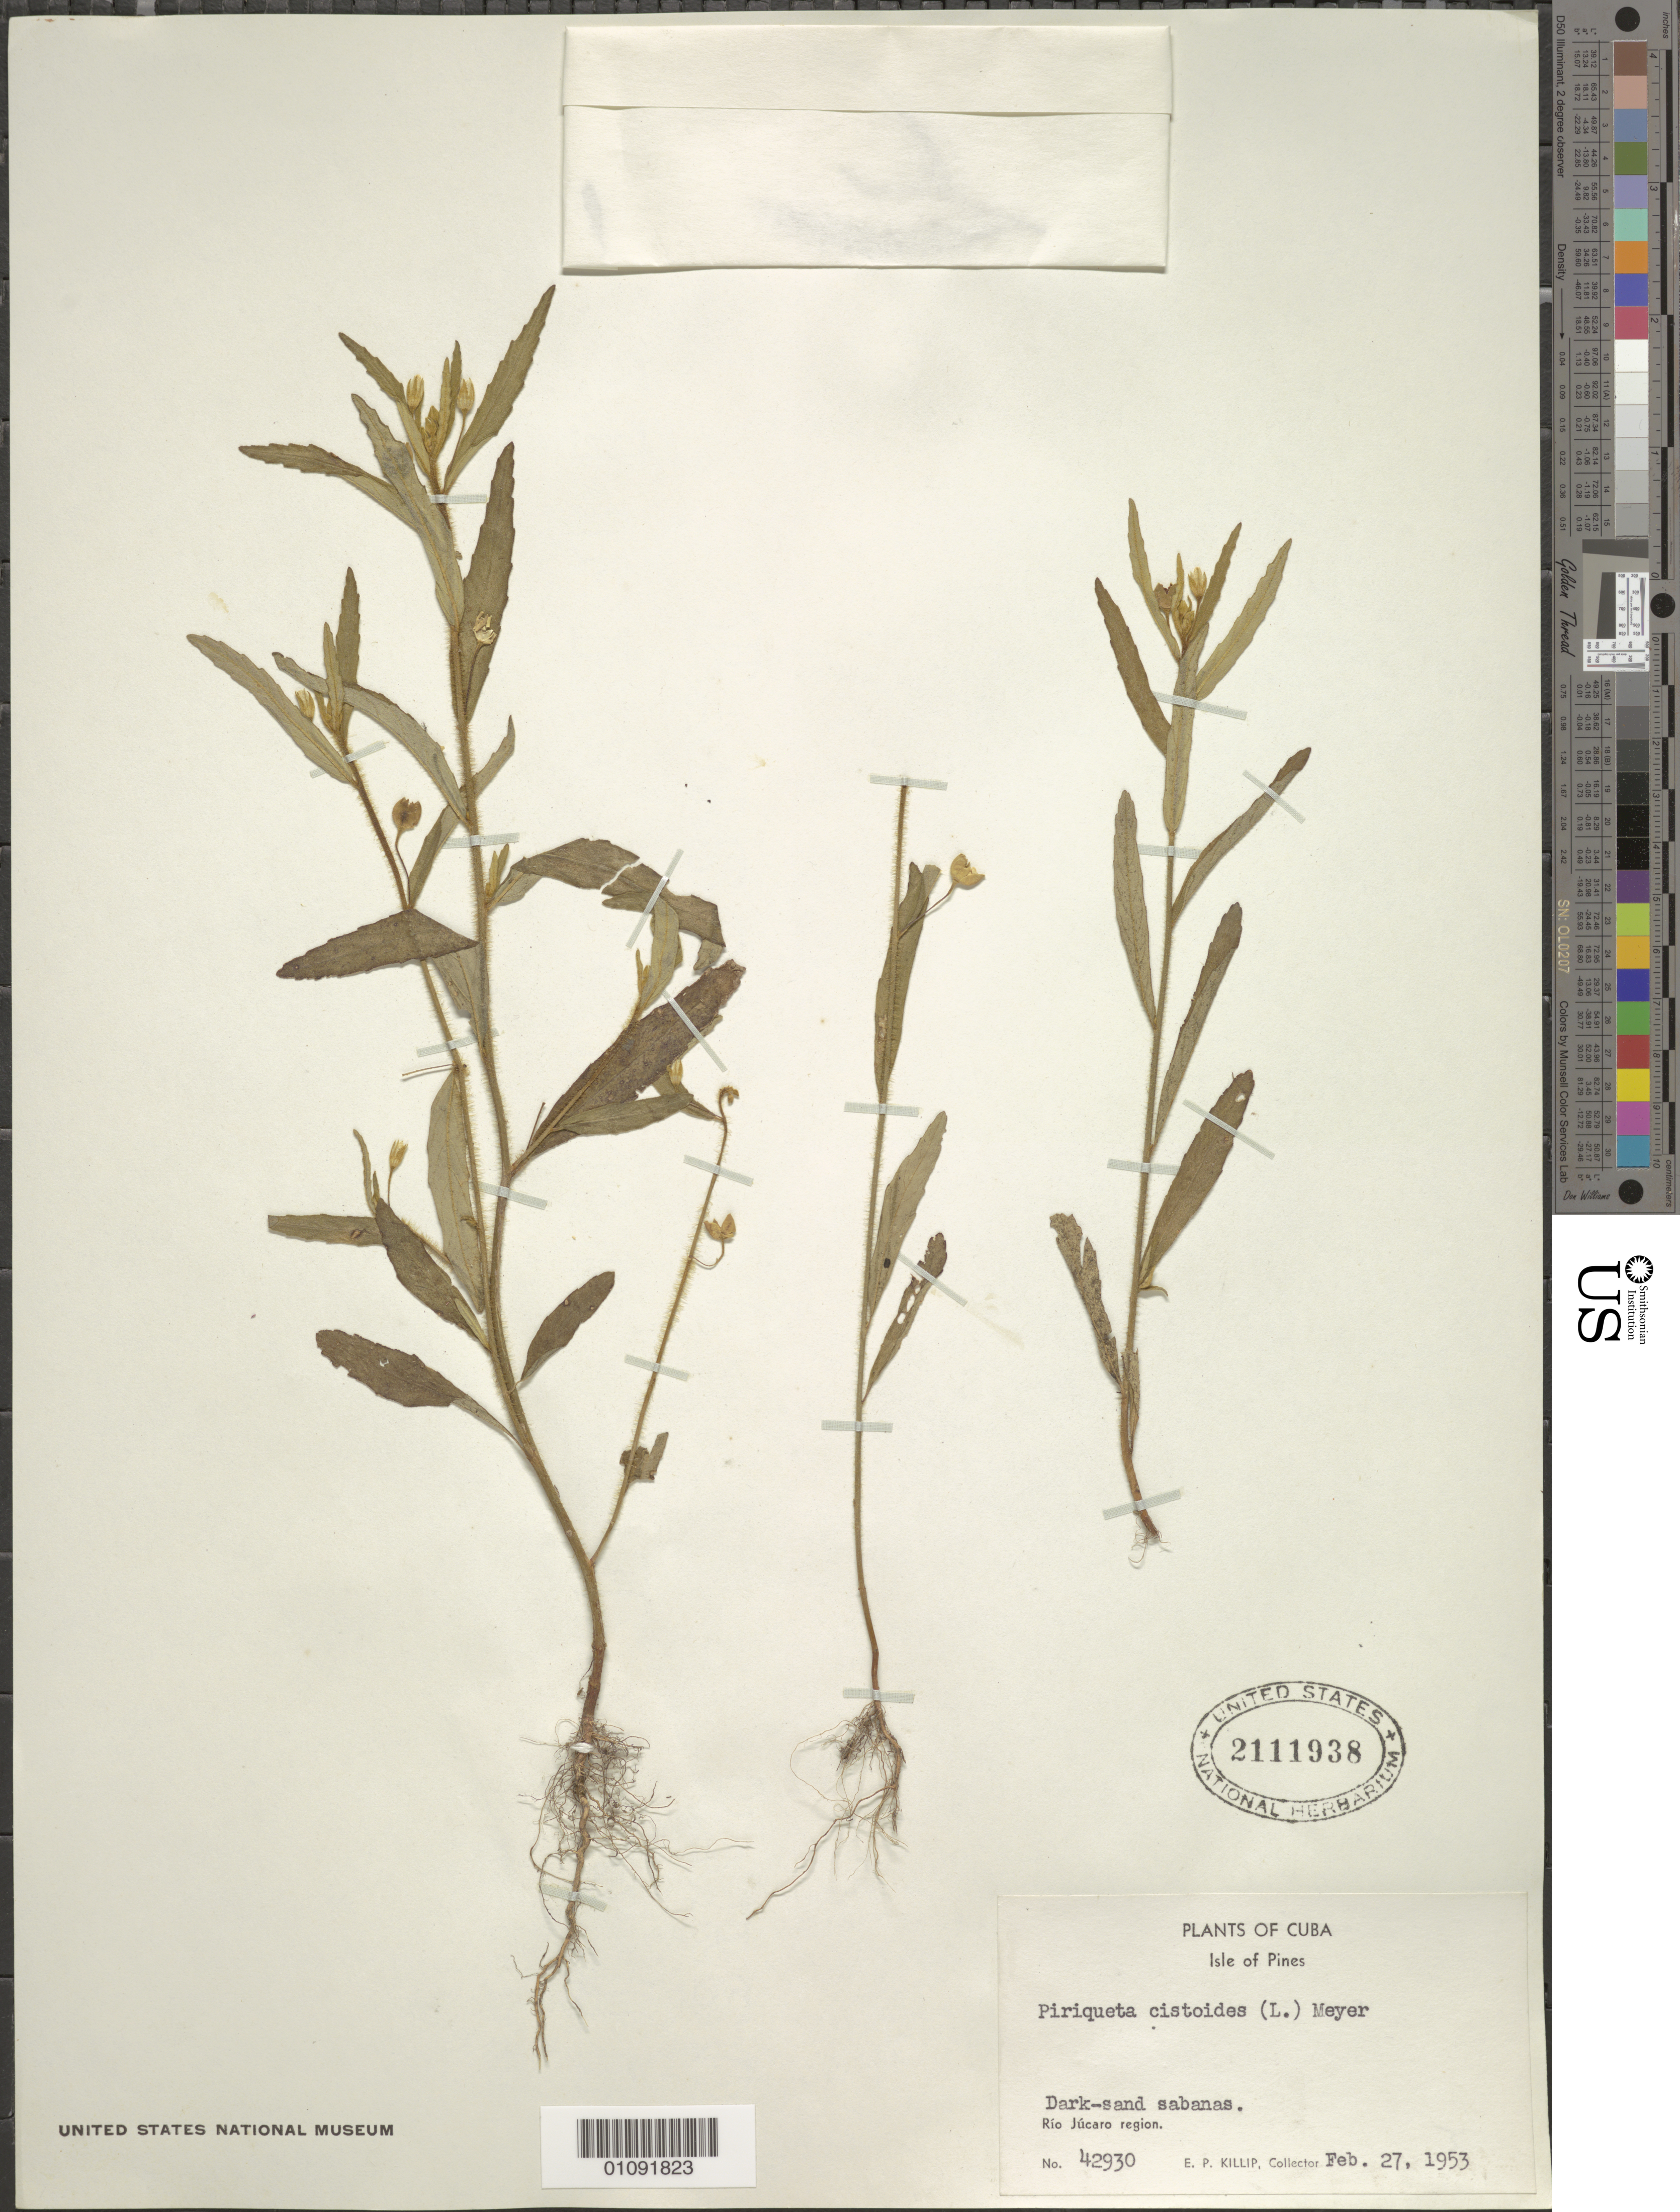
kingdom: Plantae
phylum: Tracheophyta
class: Magnoliopsida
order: Malpighiales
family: Turneraceae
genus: Piriqueta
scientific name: Piriqueta cistoides subsp. cistoides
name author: (L.) Griseb.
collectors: E. P. Killip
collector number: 42930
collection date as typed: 27 Feb 1953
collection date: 1953-02-27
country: Cuba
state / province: Isla de La Juventud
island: Isla de la Juventud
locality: Isle of Pines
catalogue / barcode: US 2111938